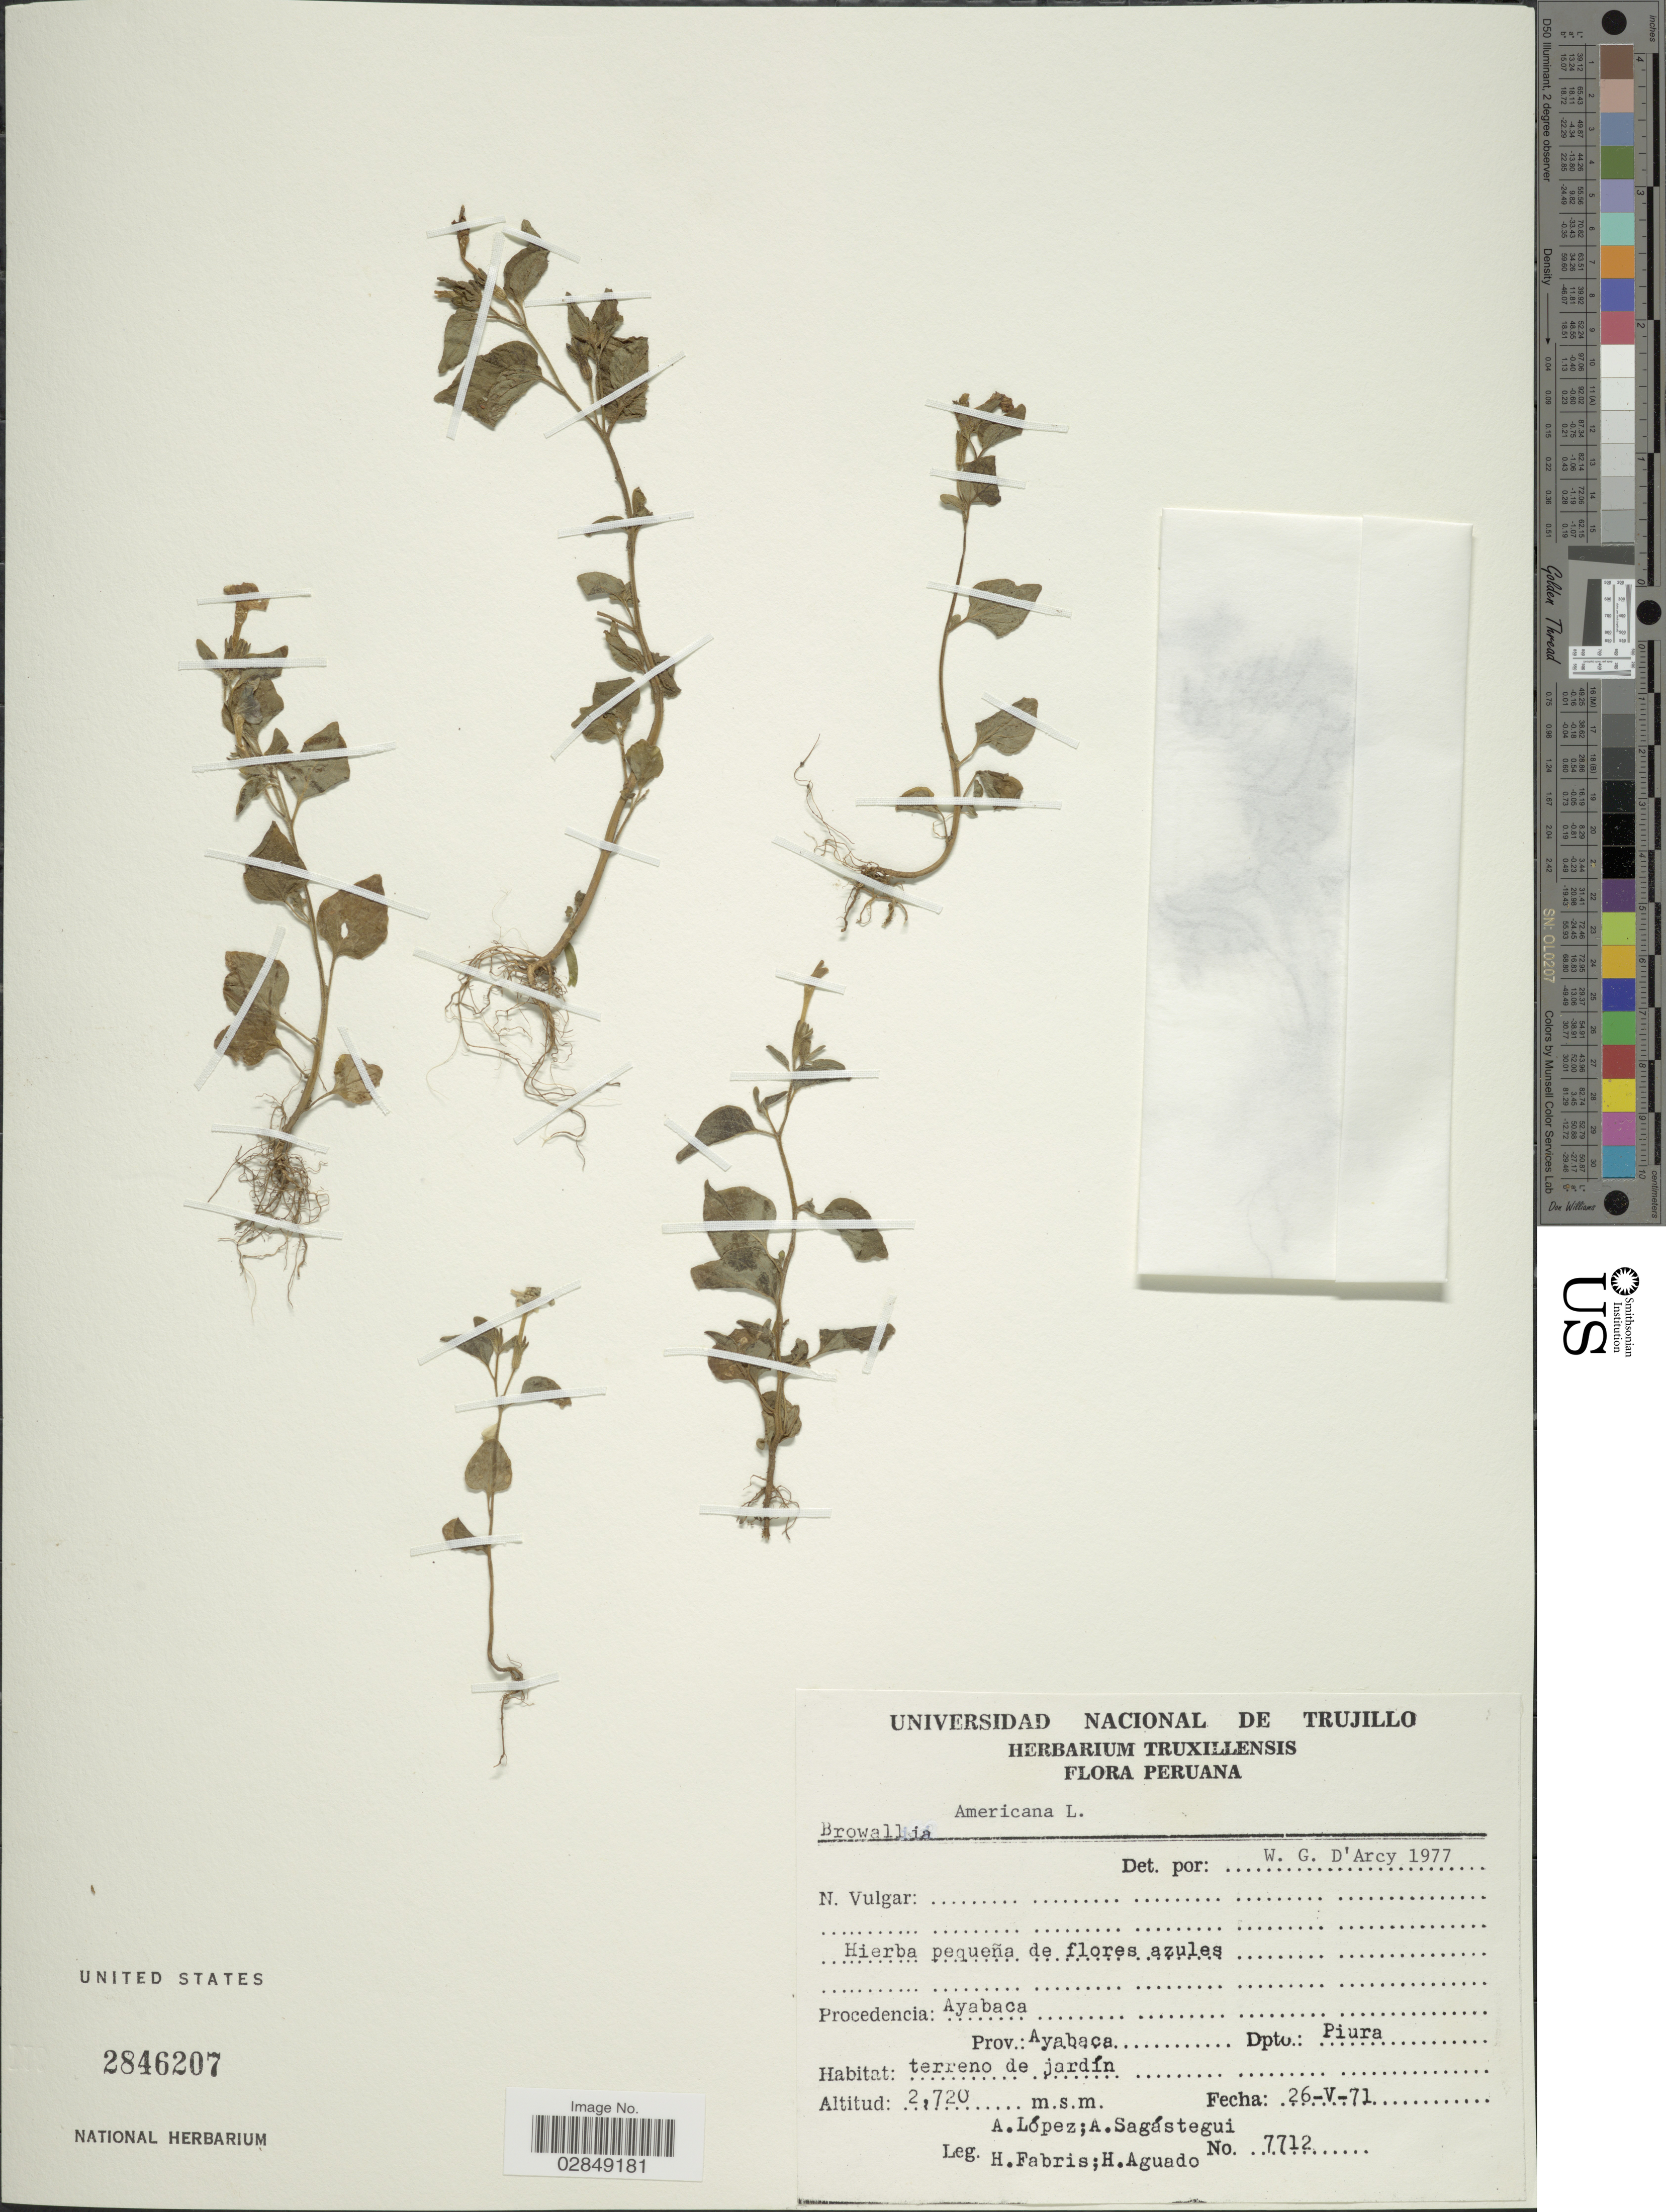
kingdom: Plantae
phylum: Tracheophyta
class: Magnoliopsida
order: Solanales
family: Solanaceae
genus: Browallia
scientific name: Browallia americana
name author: L.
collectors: A. López, A. Sagástequi, H. Fabris & H. Aguado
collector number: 7712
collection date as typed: Transcribed d/m/y: 26/5/71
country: Peru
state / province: Piura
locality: Ayabaca. Prov.: Ayabaca. Dpto: Piura.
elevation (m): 2720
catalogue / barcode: US 2846207